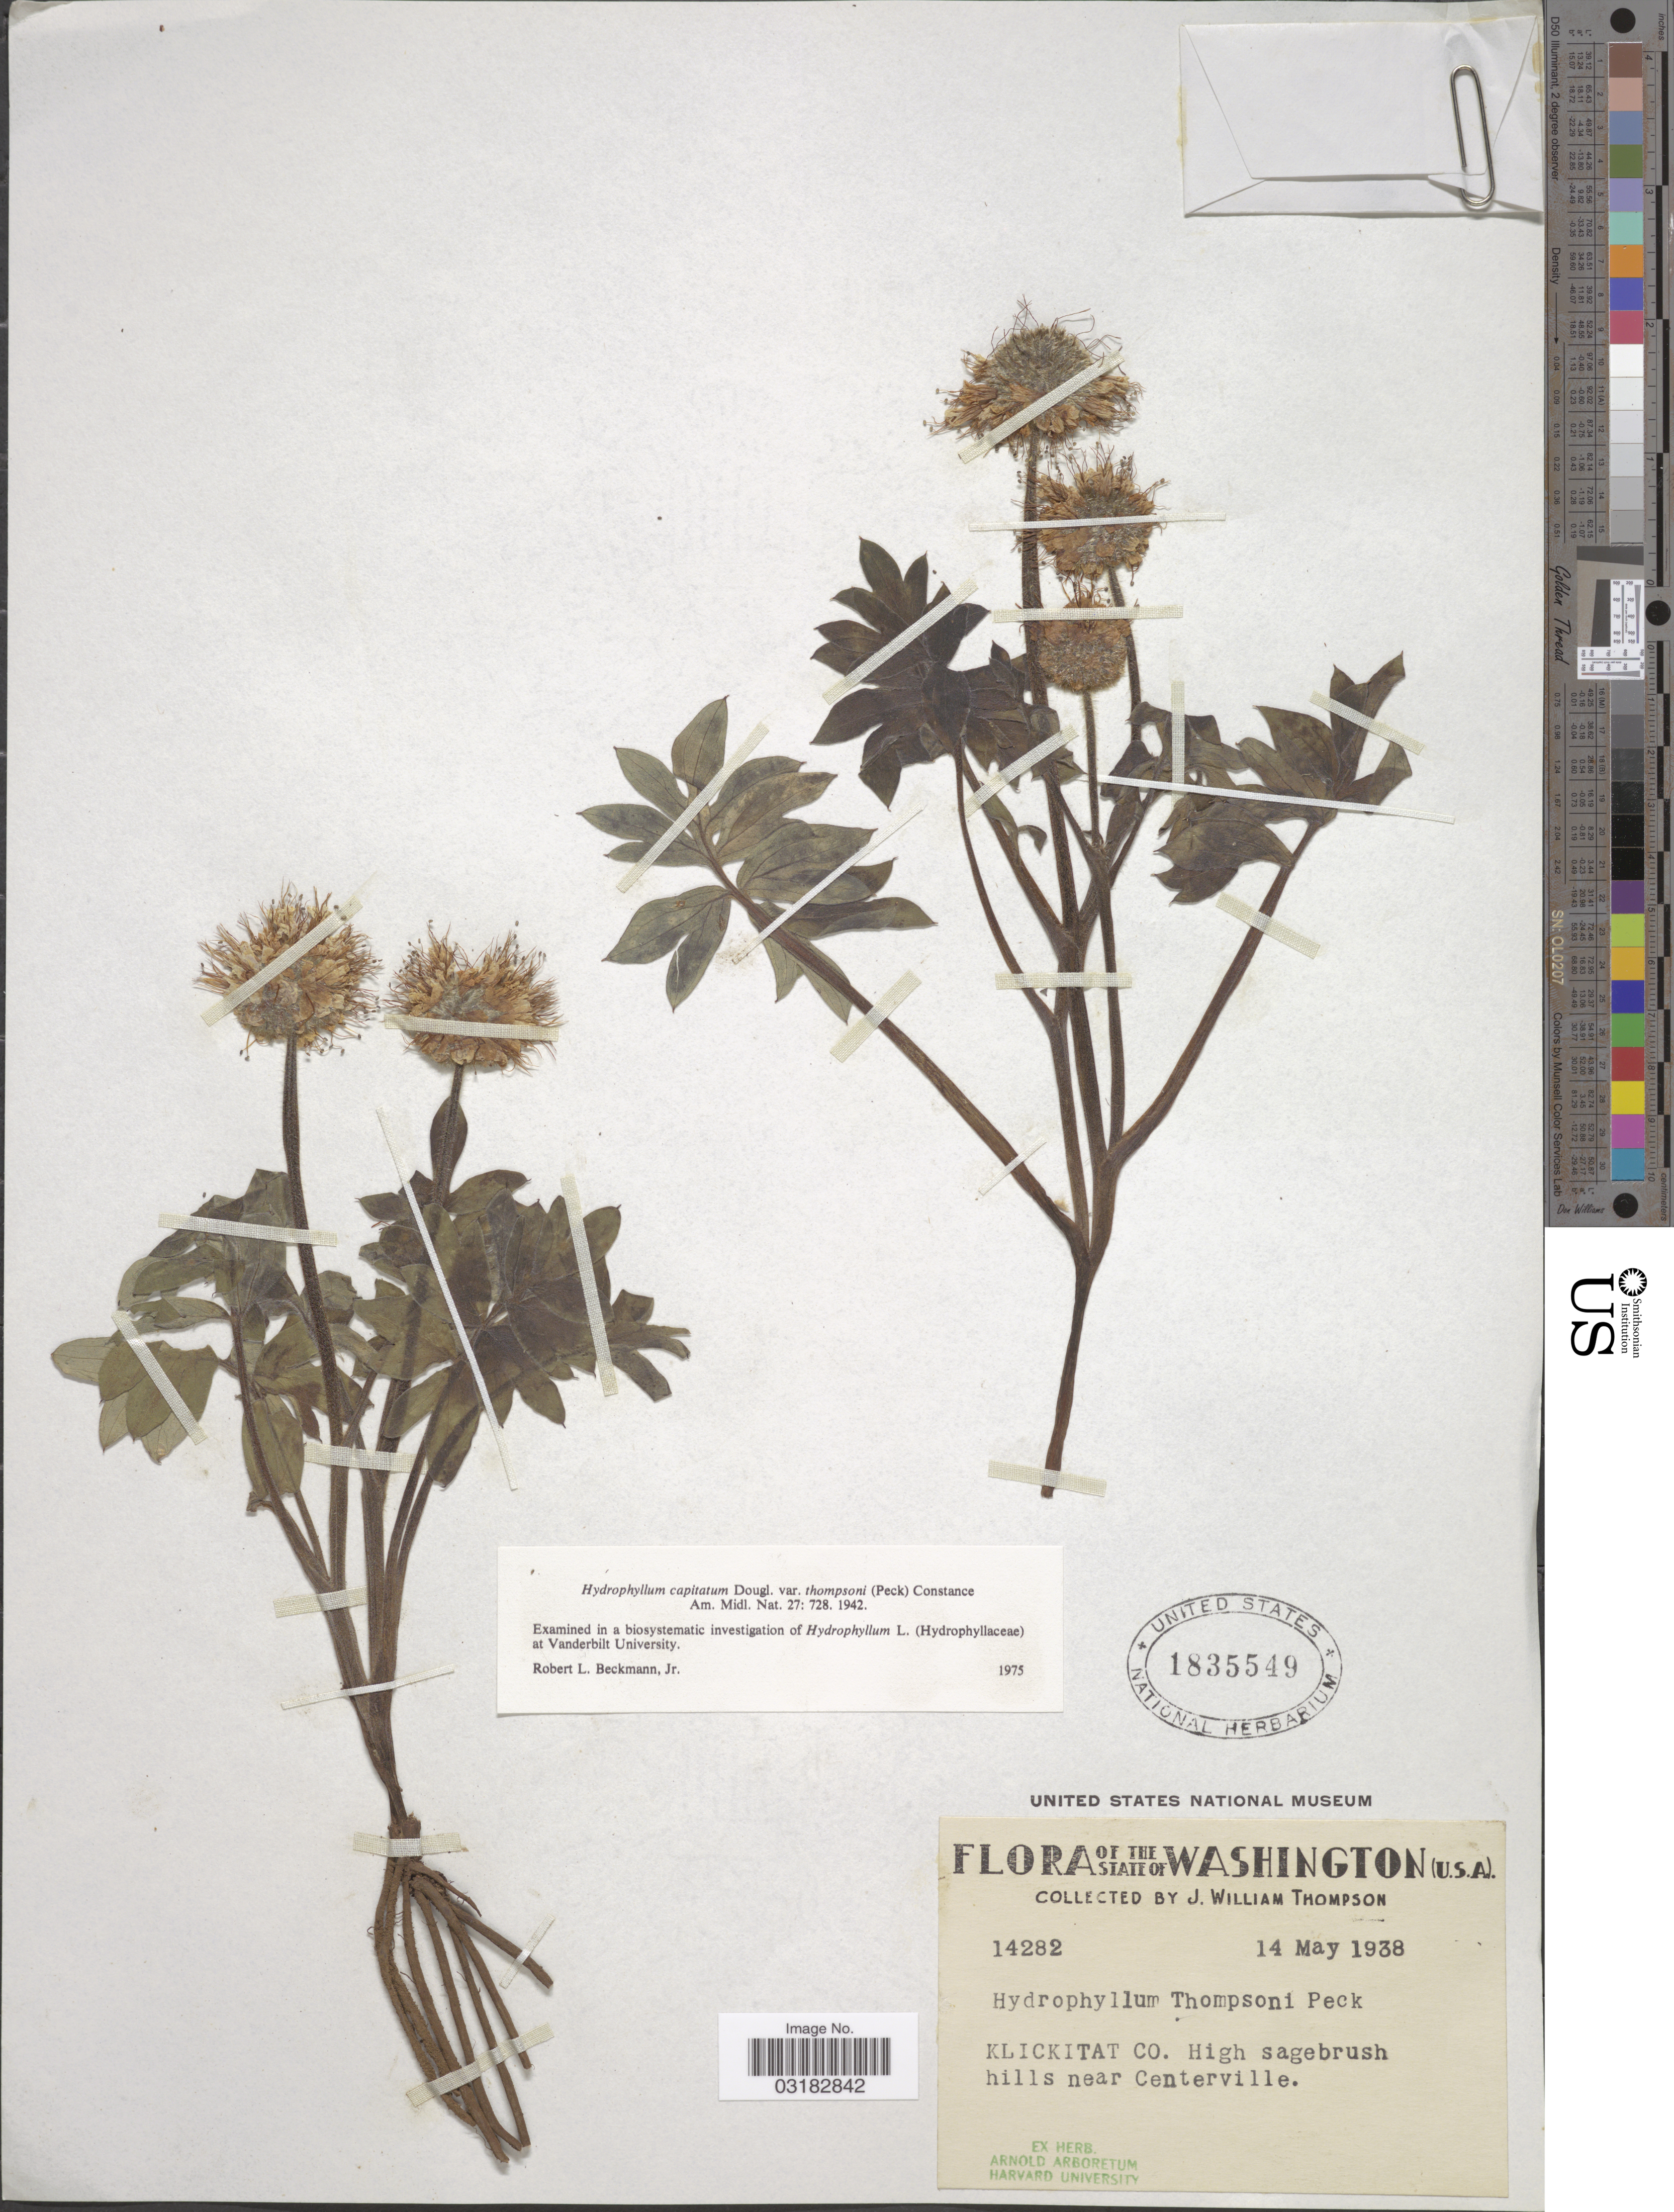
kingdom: Plantae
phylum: Tracheophyta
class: Magnoliopsida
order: Boraginales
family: Hydrophyllaceae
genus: Hydrophyllum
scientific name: Hydrophyllum capitatum var. thompsonii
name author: (M. Peck) Constance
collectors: J. W. Thompson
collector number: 14282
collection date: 1938-05-14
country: United States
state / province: Washington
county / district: Klickitat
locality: KLICKITAT CO. High sagebrush hills near Centerville.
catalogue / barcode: US 1835549